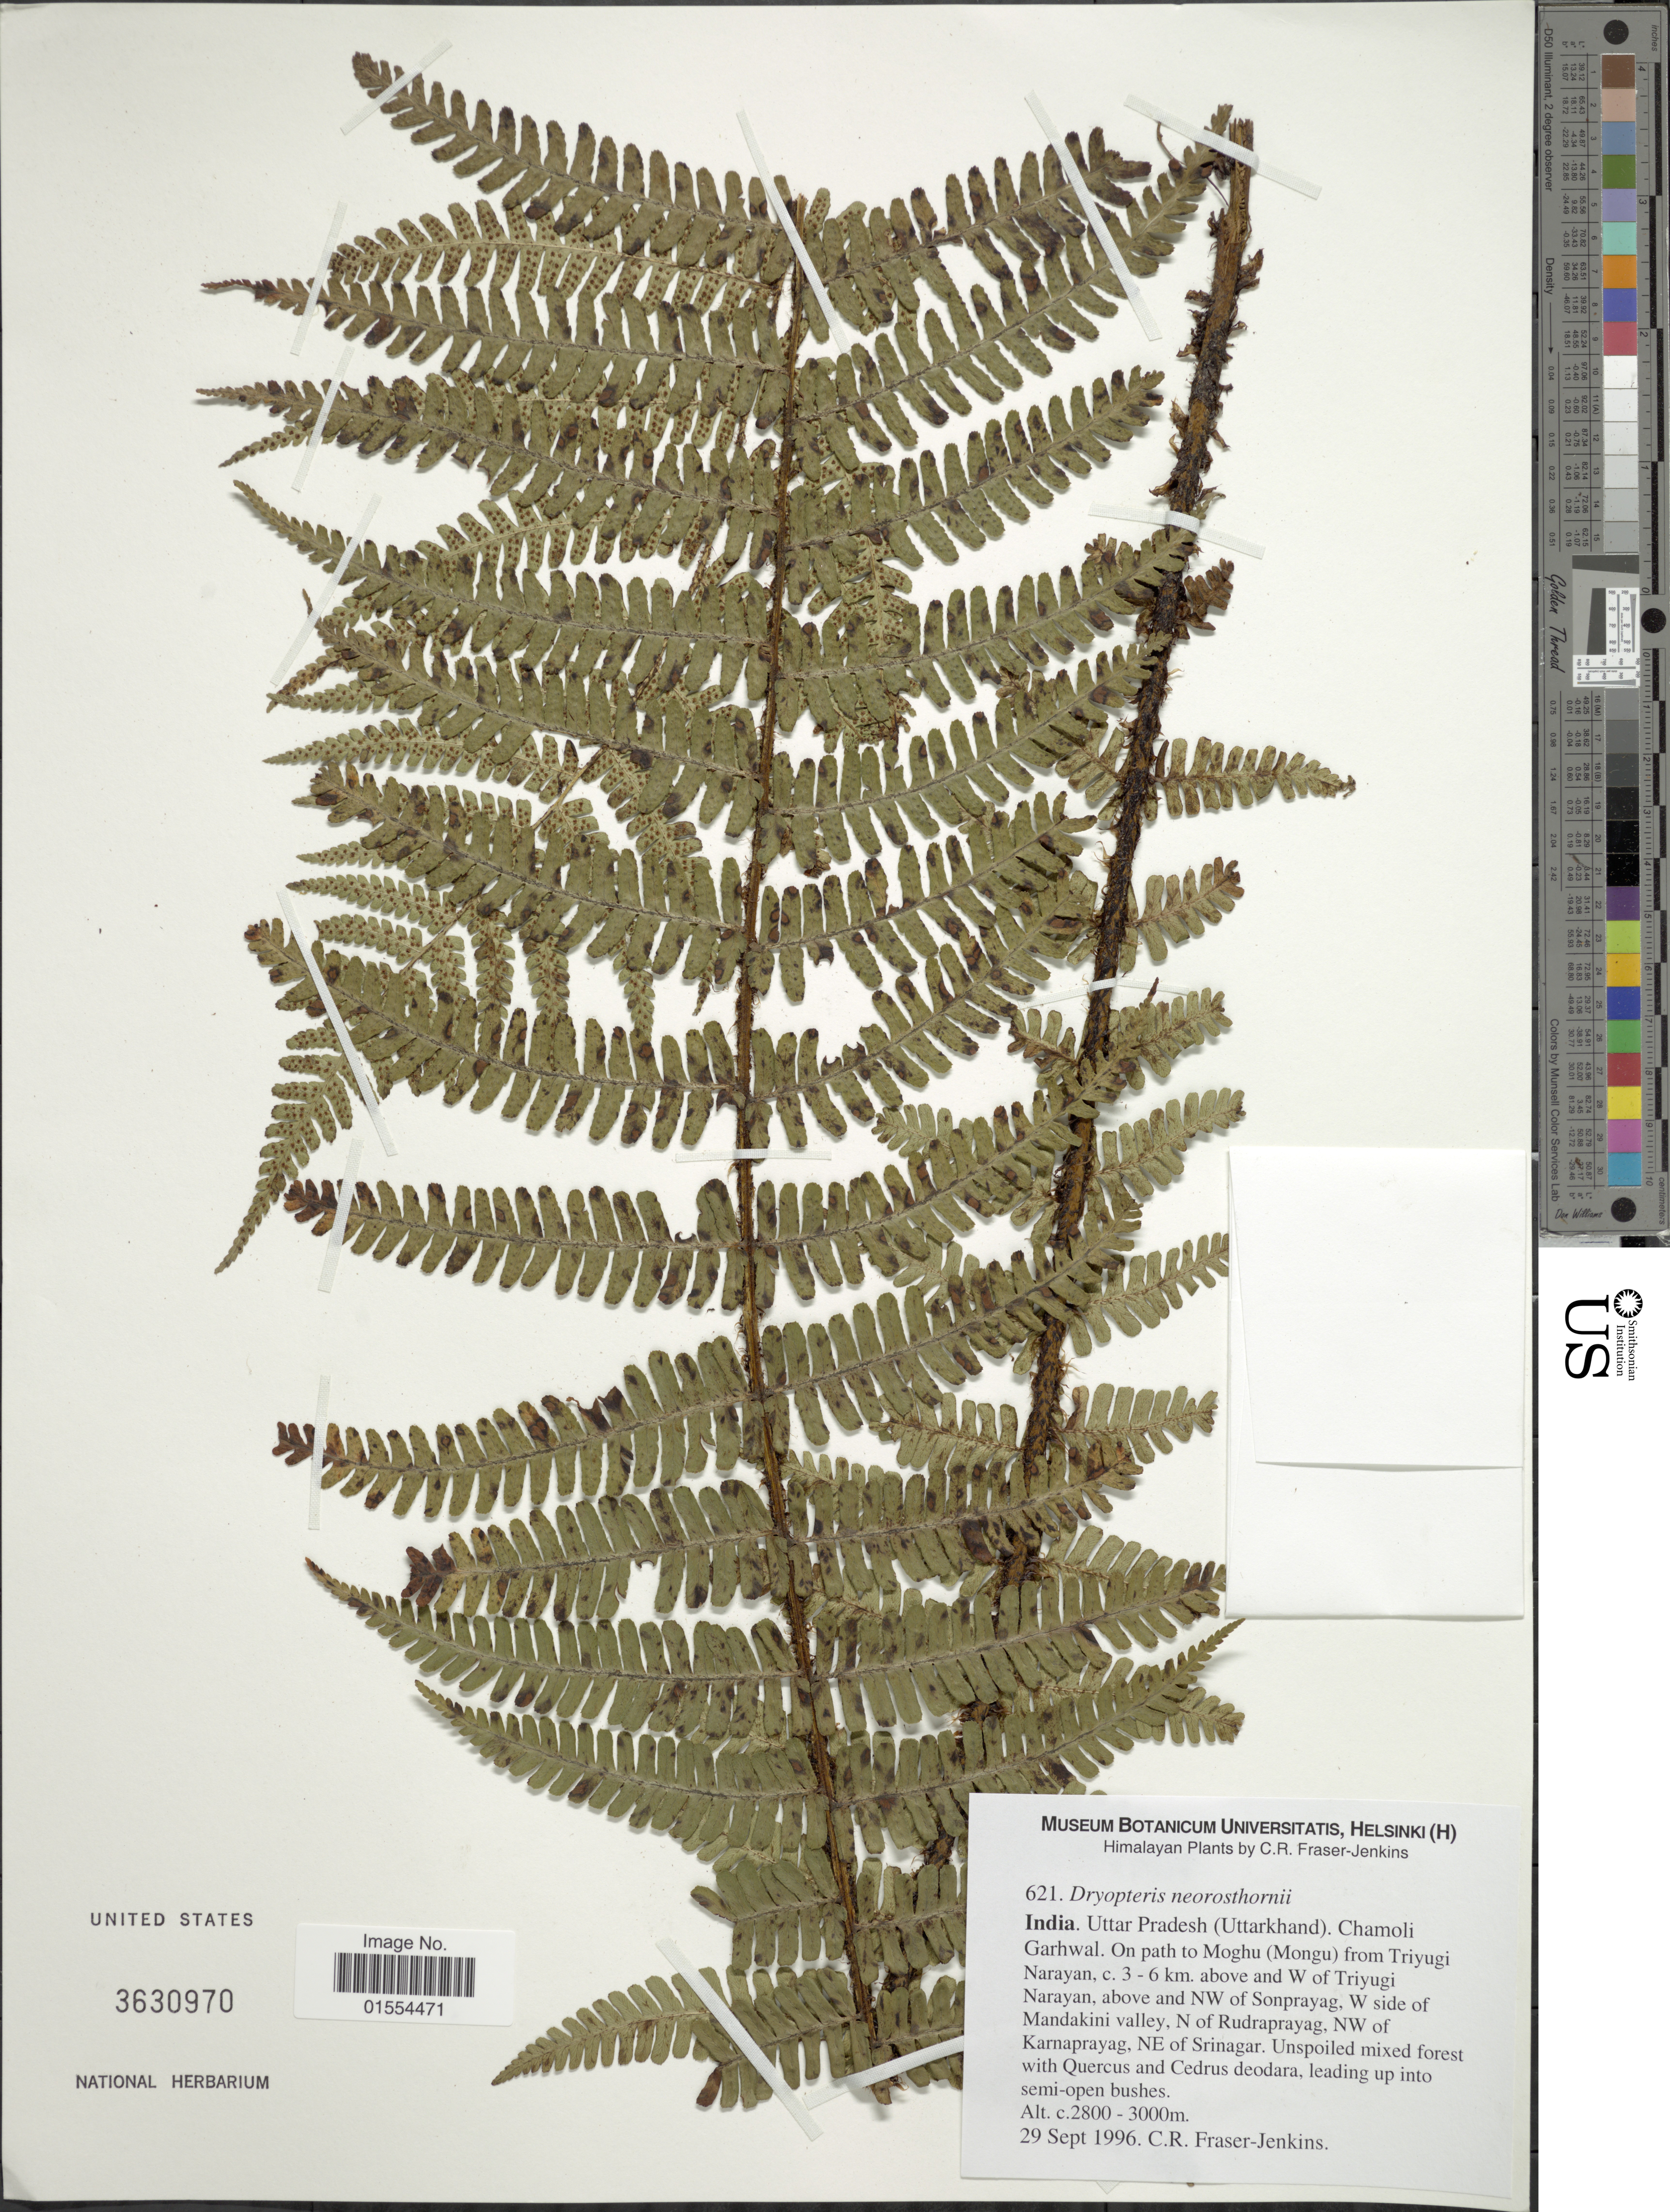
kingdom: Plantae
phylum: Tracheophyta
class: Polypodiopsida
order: Polypodiales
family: Dryopteridaceae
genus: Dryopteris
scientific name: Dryopteris neorosthornii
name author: Ching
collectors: C. R. Fraser-Jenkins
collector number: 621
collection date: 1996-09-29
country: India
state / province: Uttar Pradesh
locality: Himalayan, India. Uttar Pradesh (Uttarkhand), Chamoli Garhwal, On path to Moghu (Mongu) from Triyugi Narayan, c. 3-6 km. above and W. of Triyugi Narayan, above and NW of Sonprayag, W side of Mandakini valley, N of Rudraprayag, NW of Karnaprayag, NE of Srinagar.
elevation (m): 2800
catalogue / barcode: US 3630970